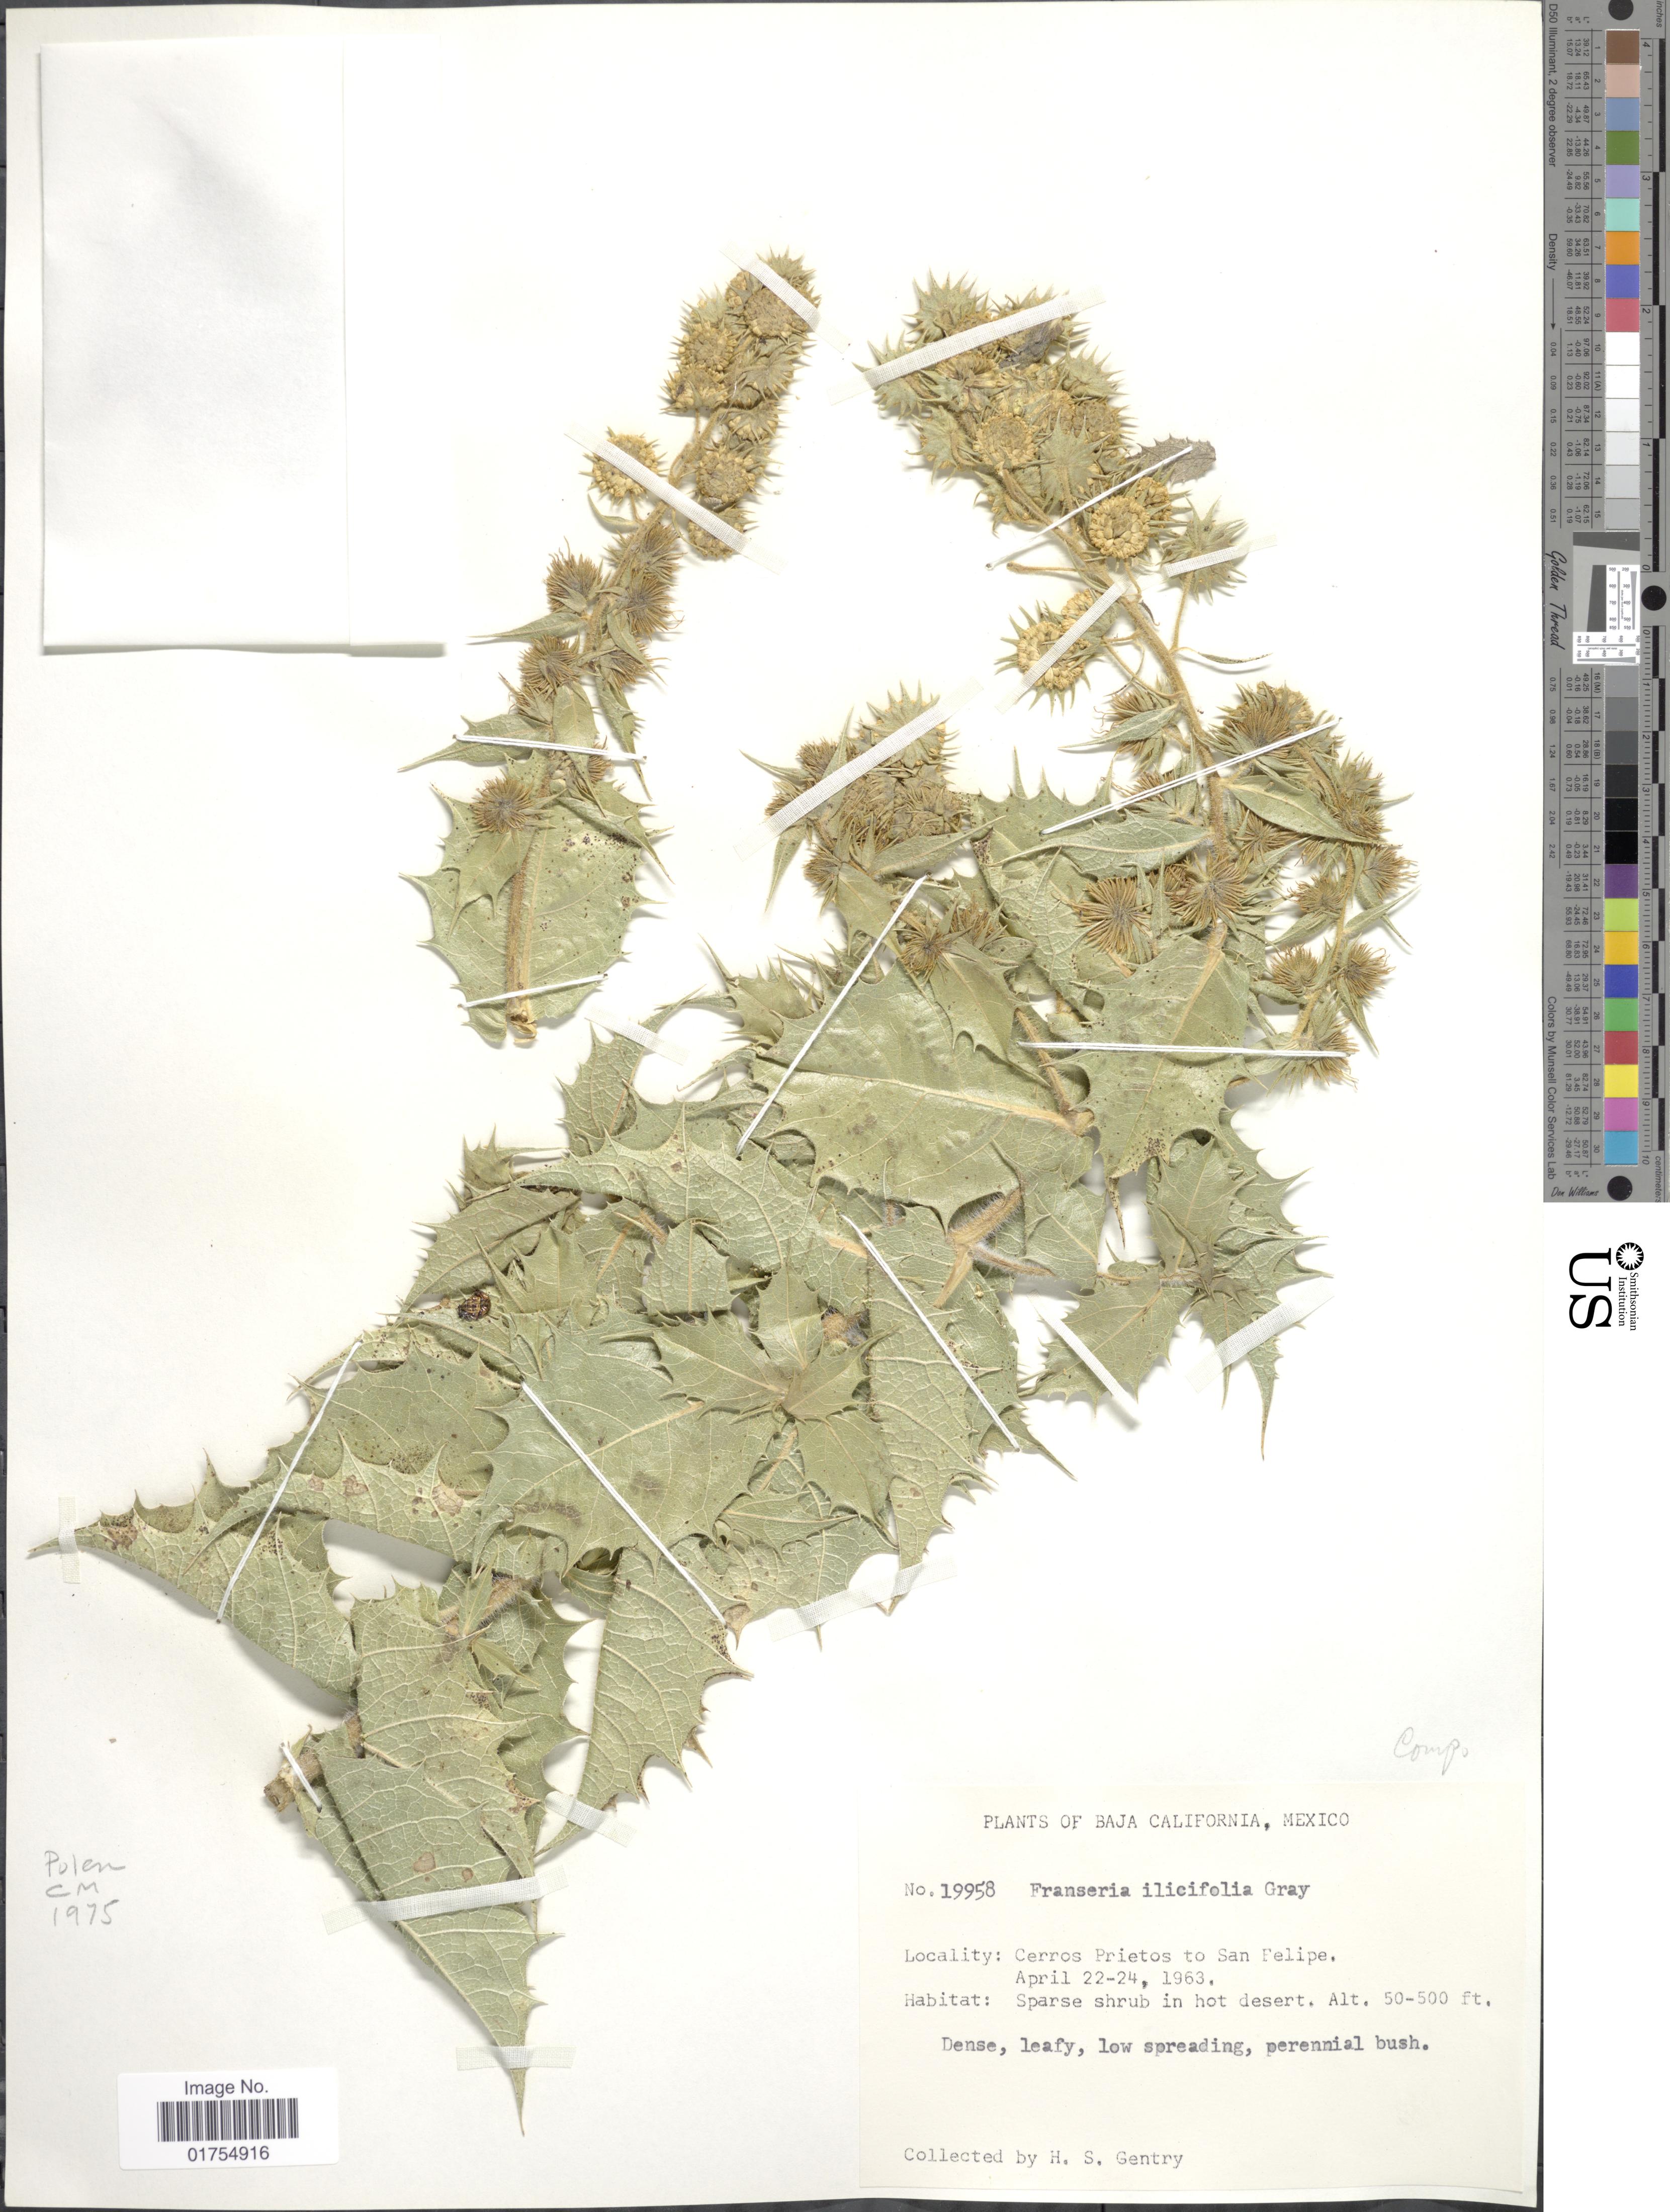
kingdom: Plantae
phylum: Tracheophyta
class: Magnoliopsida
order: Asterales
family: Asteraceae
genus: Franseria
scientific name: Franseria ilicifolia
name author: A. Gray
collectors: H. S. Gentry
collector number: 19958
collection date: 1963-04-22/1963-04-24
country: Mexico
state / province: Baja California Norte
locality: Cerros Prietos to San Felipe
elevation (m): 15